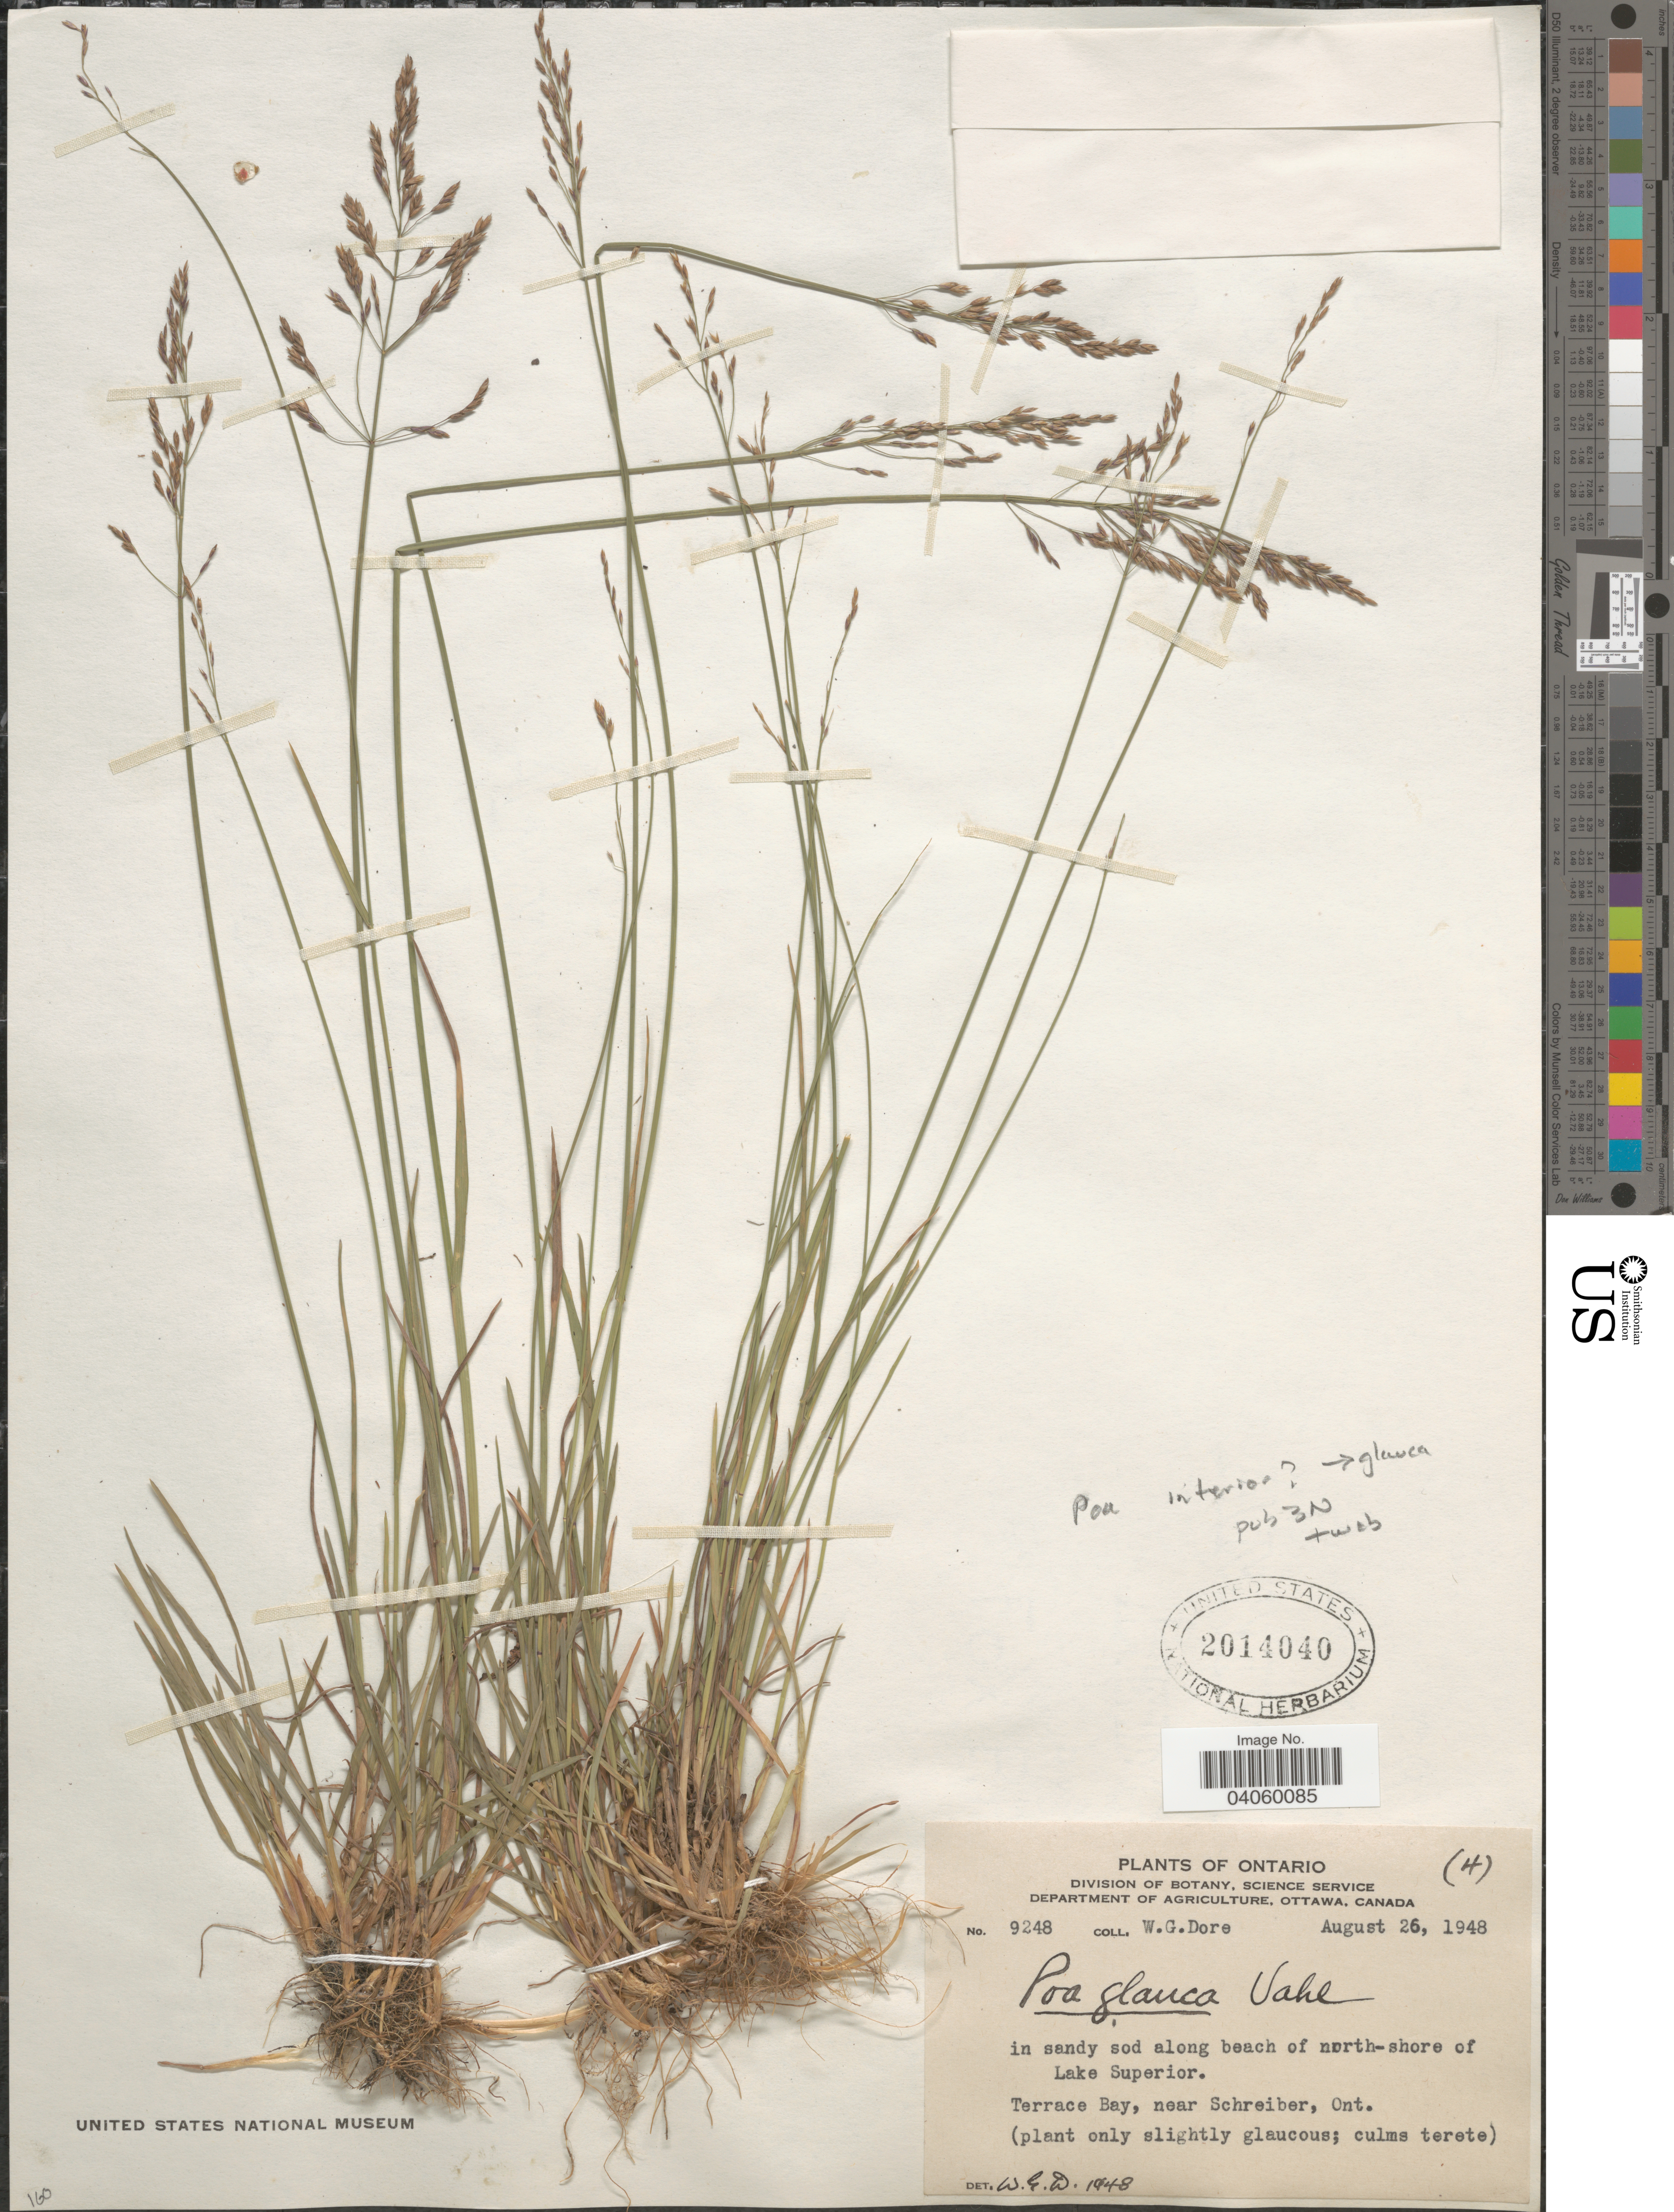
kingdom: Plantae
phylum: Tracheophyta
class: Liliopsida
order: Poales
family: Poaceae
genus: Poa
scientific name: Poa interior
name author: Rydb.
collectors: W. Dore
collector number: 9248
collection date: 1948-08-26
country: Canada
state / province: Ontario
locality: Along beach of north-shore of Lake Superior. Terrace Bay, near Schreiber.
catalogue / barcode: US 2014040